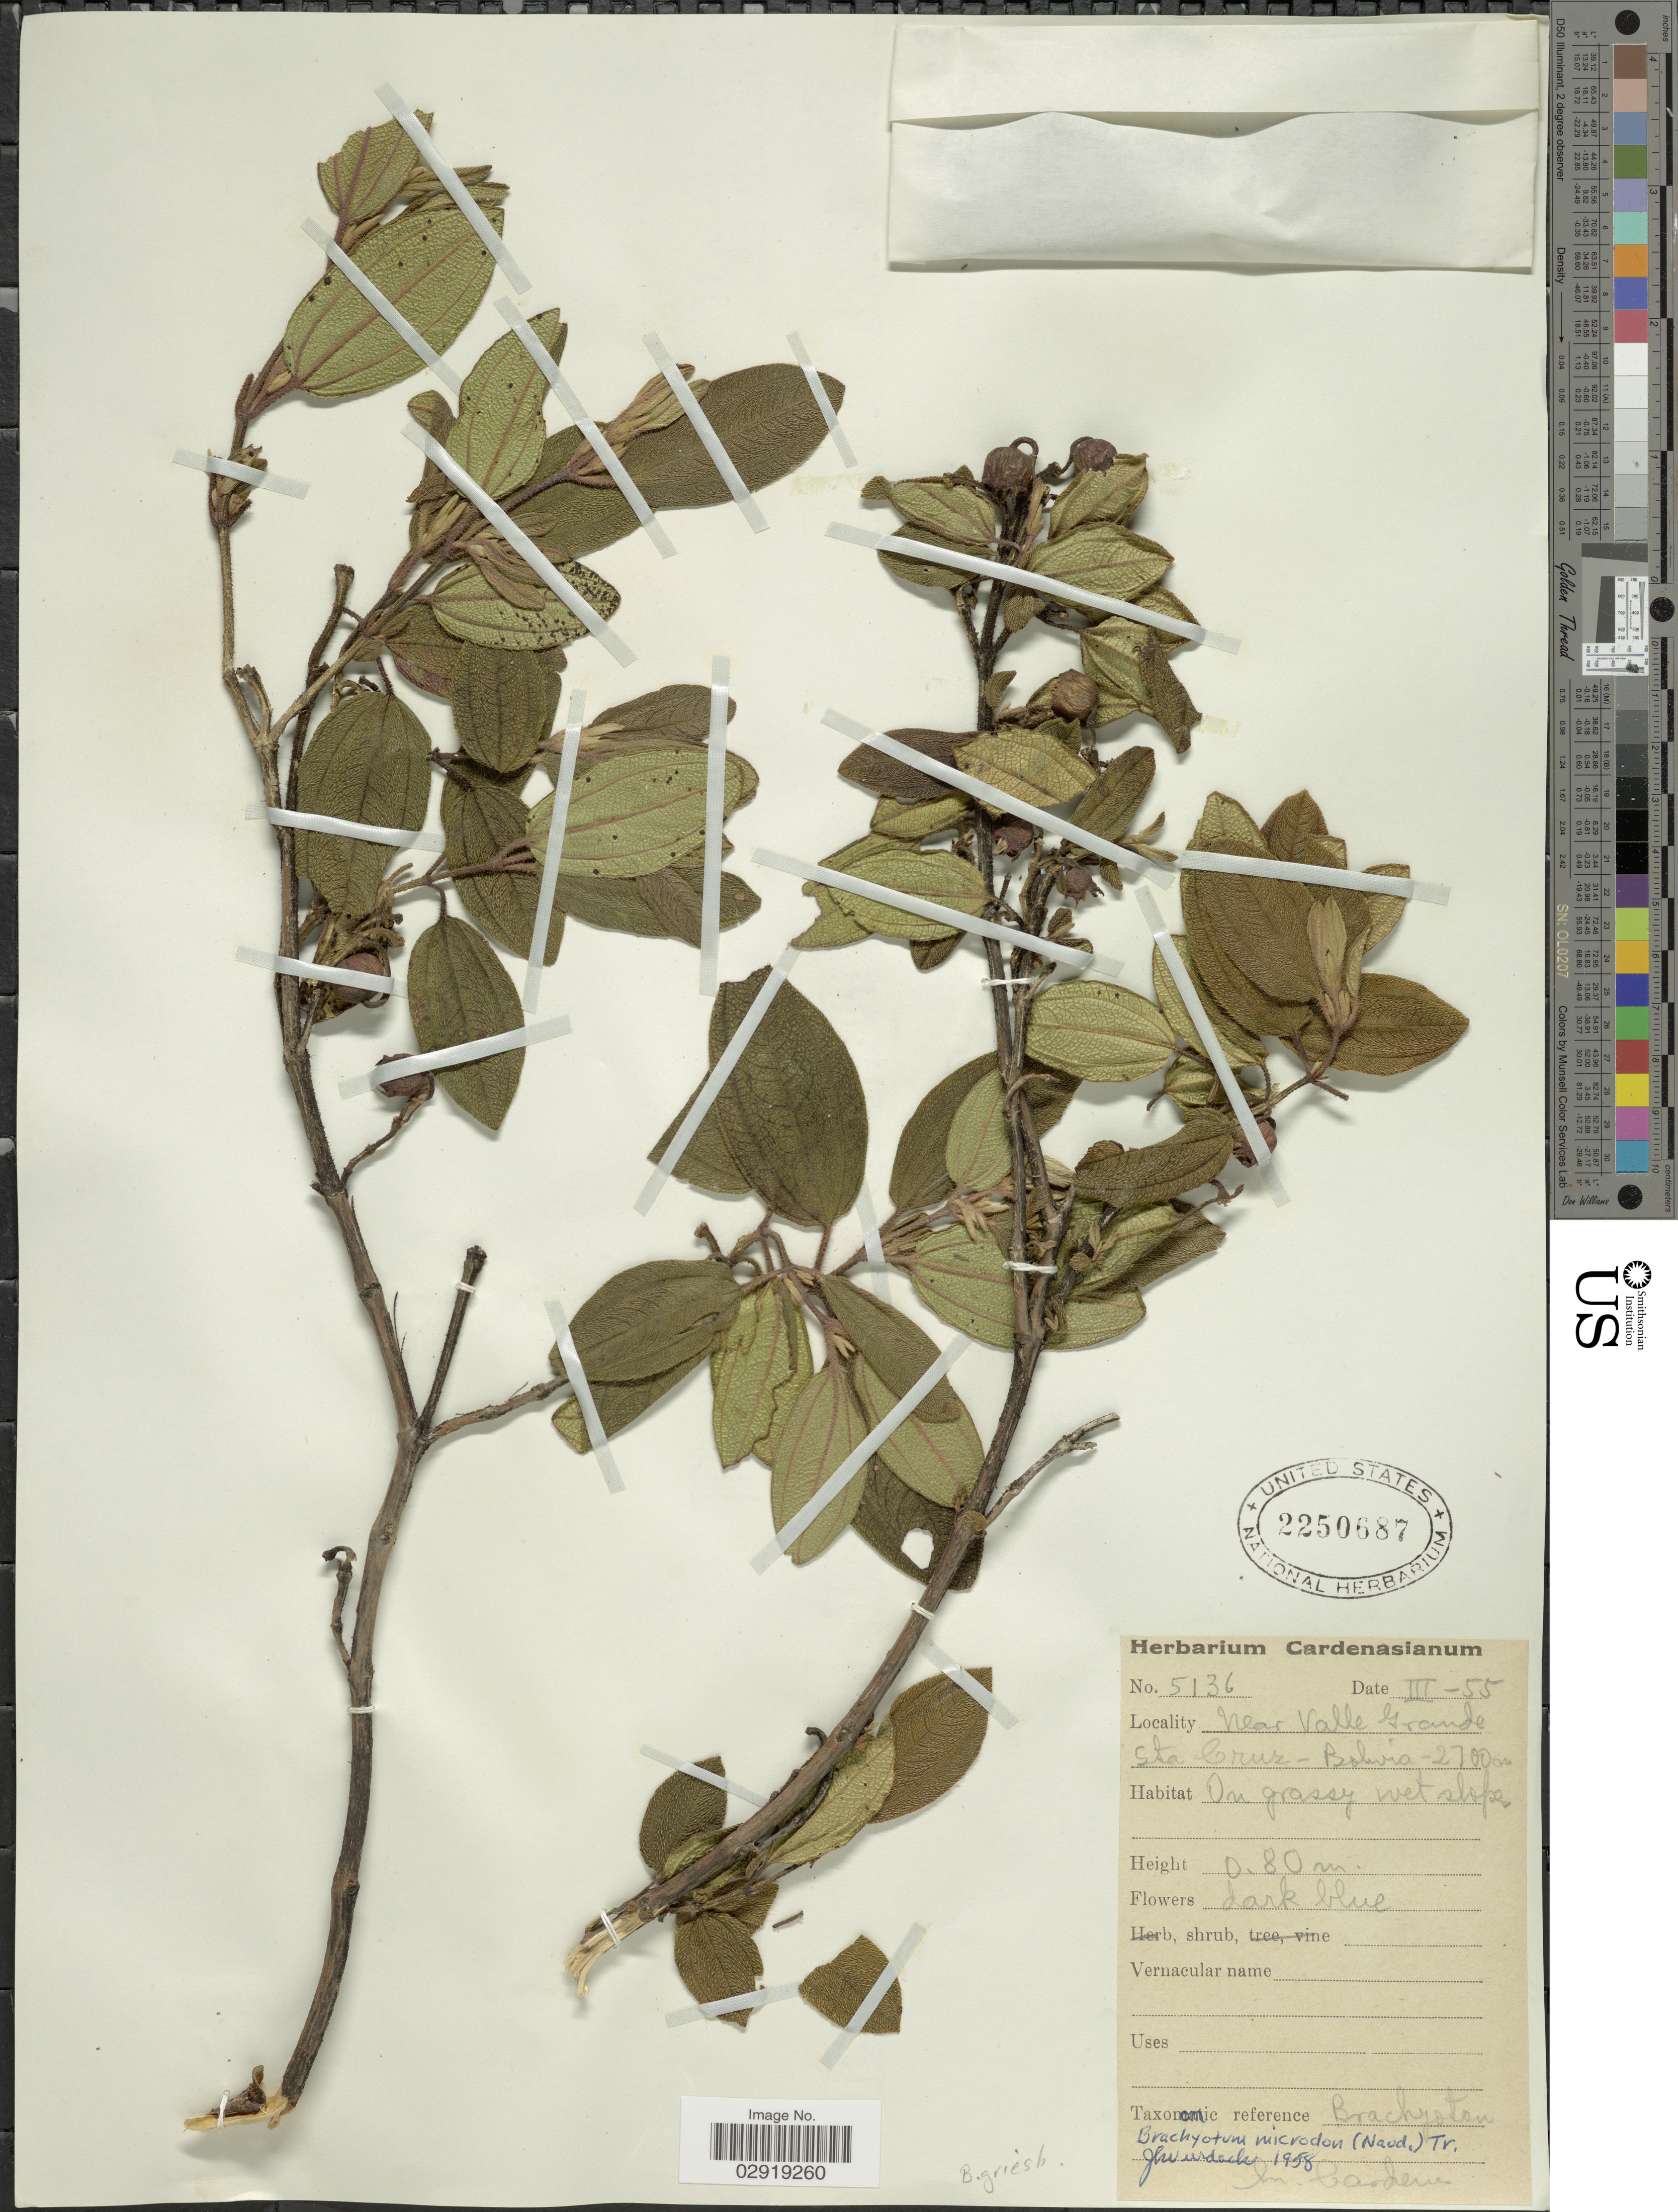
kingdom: Plantae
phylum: Tracheophyta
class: Magnoliopsida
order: Myrtales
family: Melastomataceae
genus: Brachyotum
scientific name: Brachyotum microdon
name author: (Naudin) Triana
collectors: M. Cárdenas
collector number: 5136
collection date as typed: Transcribed d/m/y: /3/55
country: Bolivia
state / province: Santa Cruz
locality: Near Valle Grande Sta Cruz.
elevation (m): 2700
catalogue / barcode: US 2250687